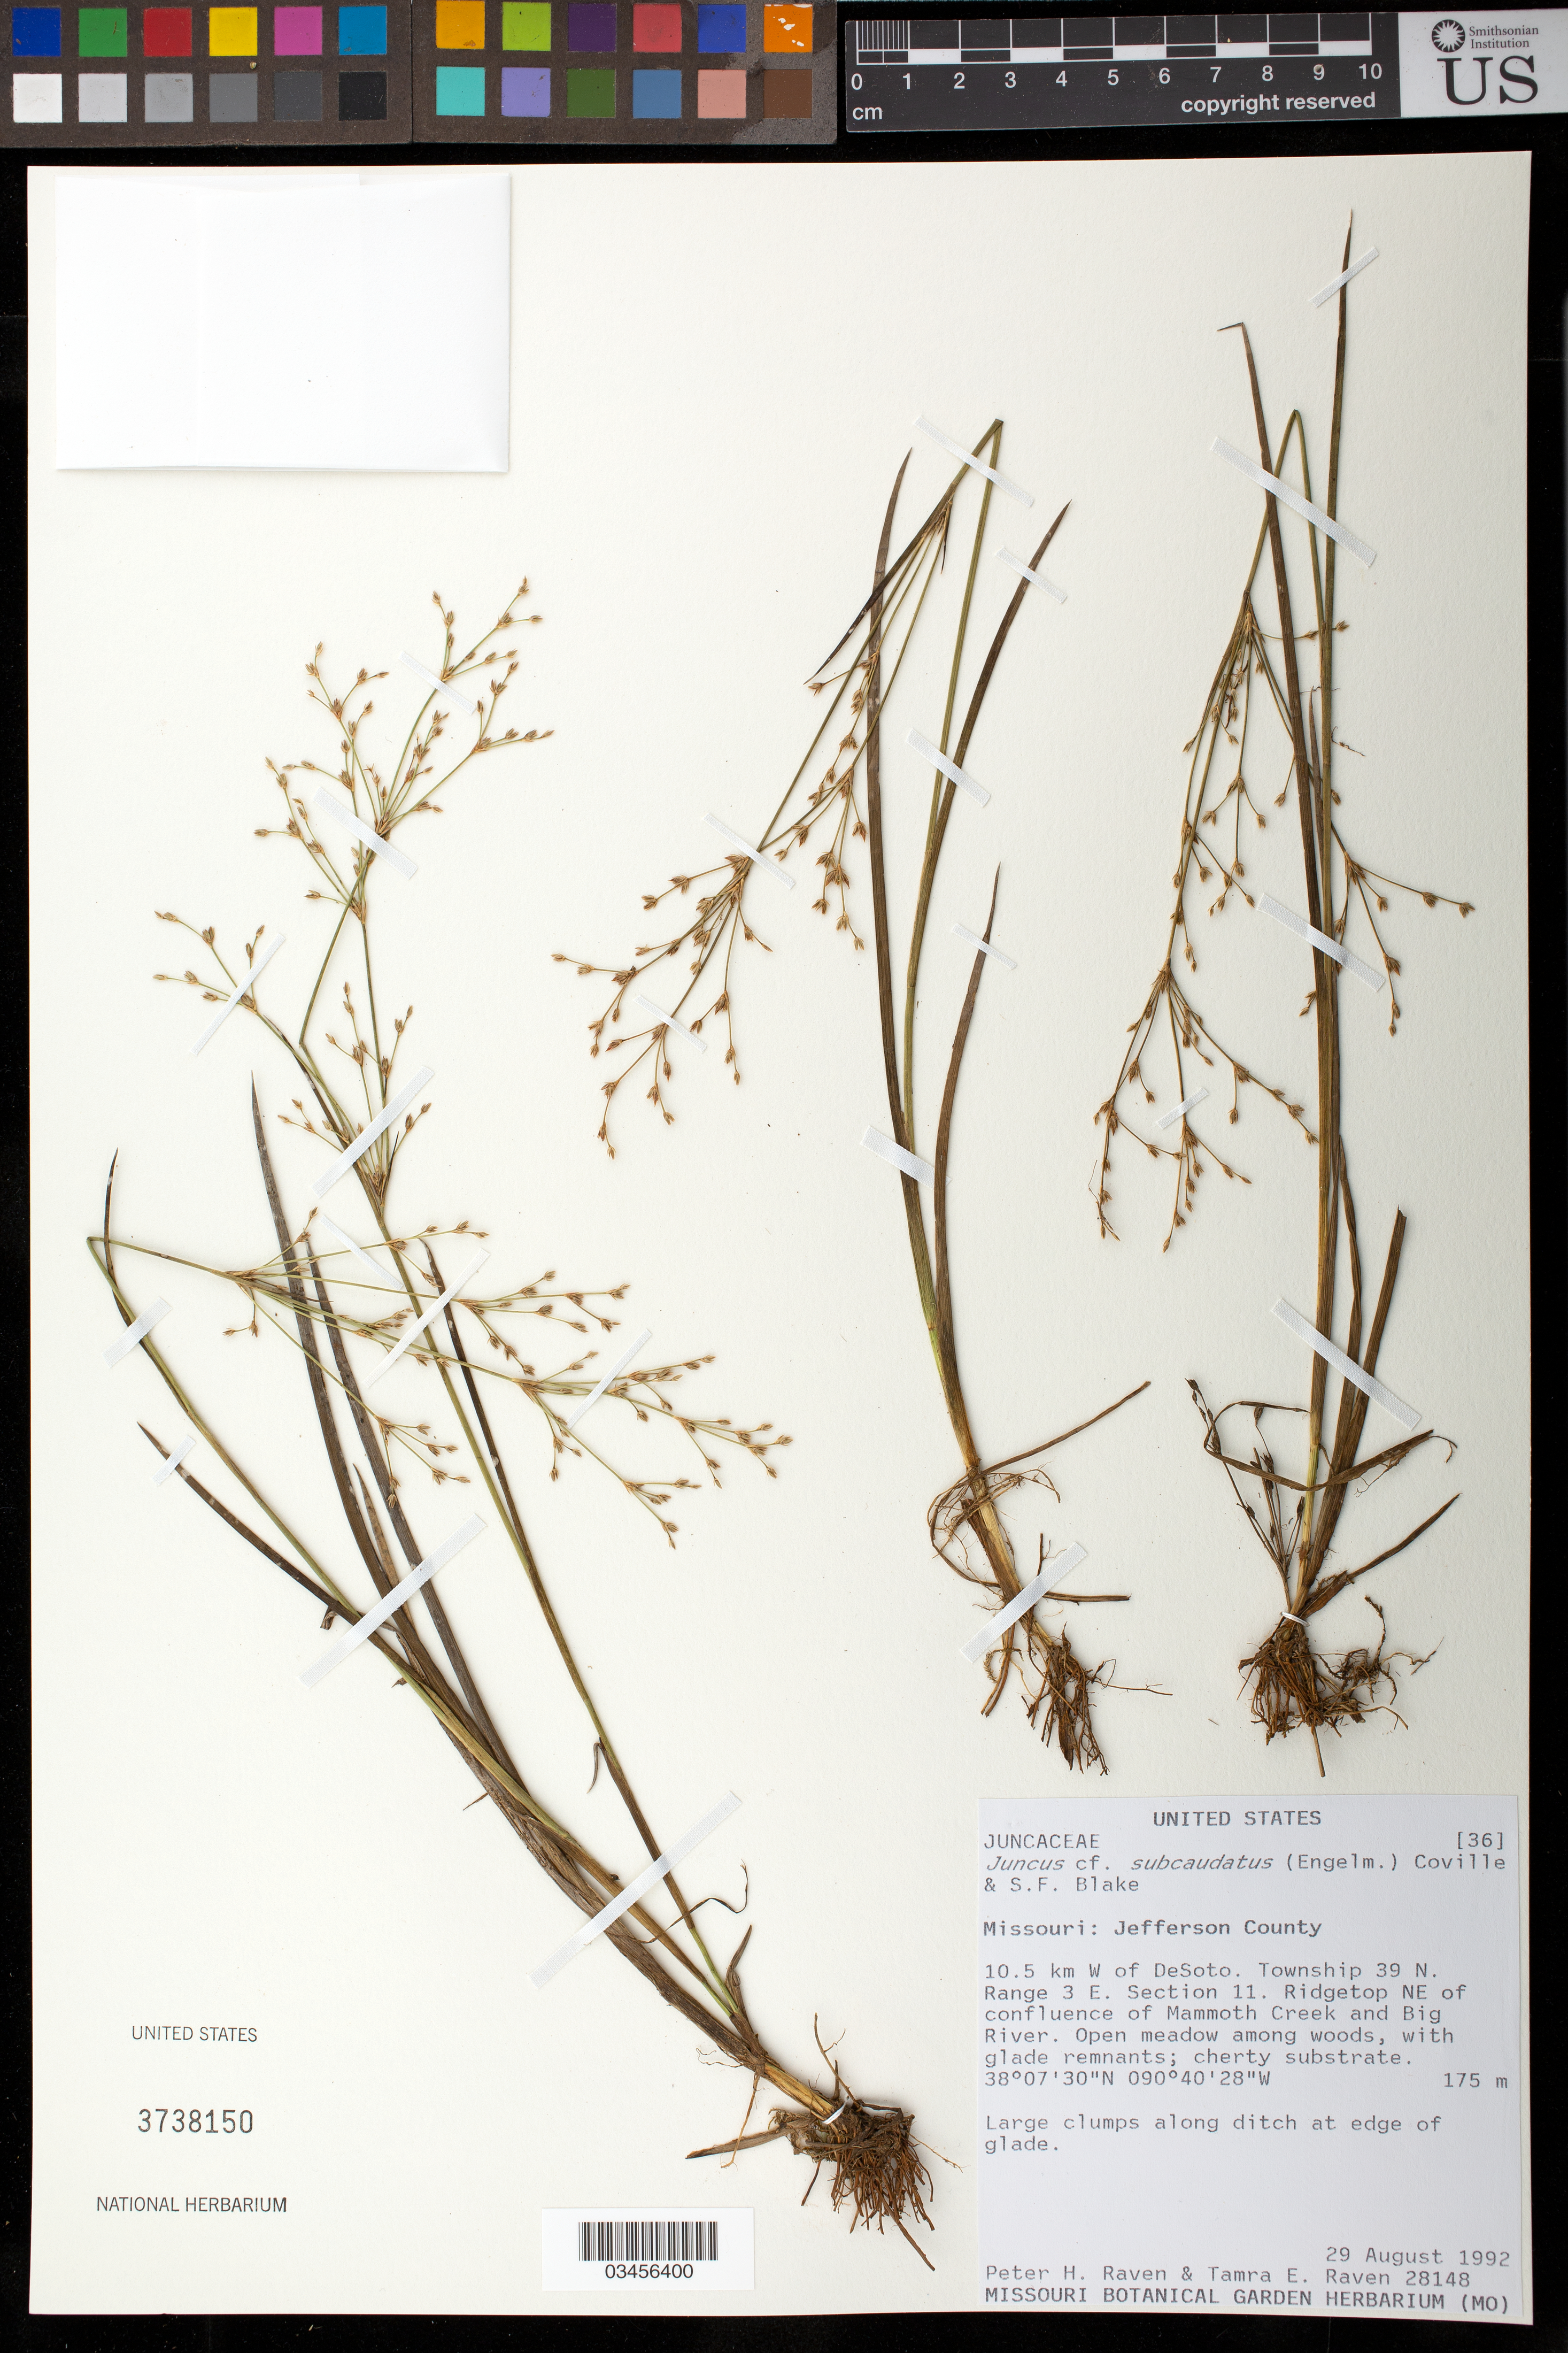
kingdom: Plantae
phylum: Tracheophyta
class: Liliopsida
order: Poales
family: Juncaceae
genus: Juncus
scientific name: Juncus subcaudatus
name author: (Engelm. ex A. Gray) Coville & S.F. Blake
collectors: P. Raven & T. Raven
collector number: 28148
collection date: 1992-08-29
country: United States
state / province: Missouri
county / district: Jefferson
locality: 10.5 km W of DeSoto. Township 39 N. Range 3 E. Section 11. Ridgetop NE of confluence of Mammoth Creek and Big River.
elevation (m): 175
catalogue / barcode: US 3738150